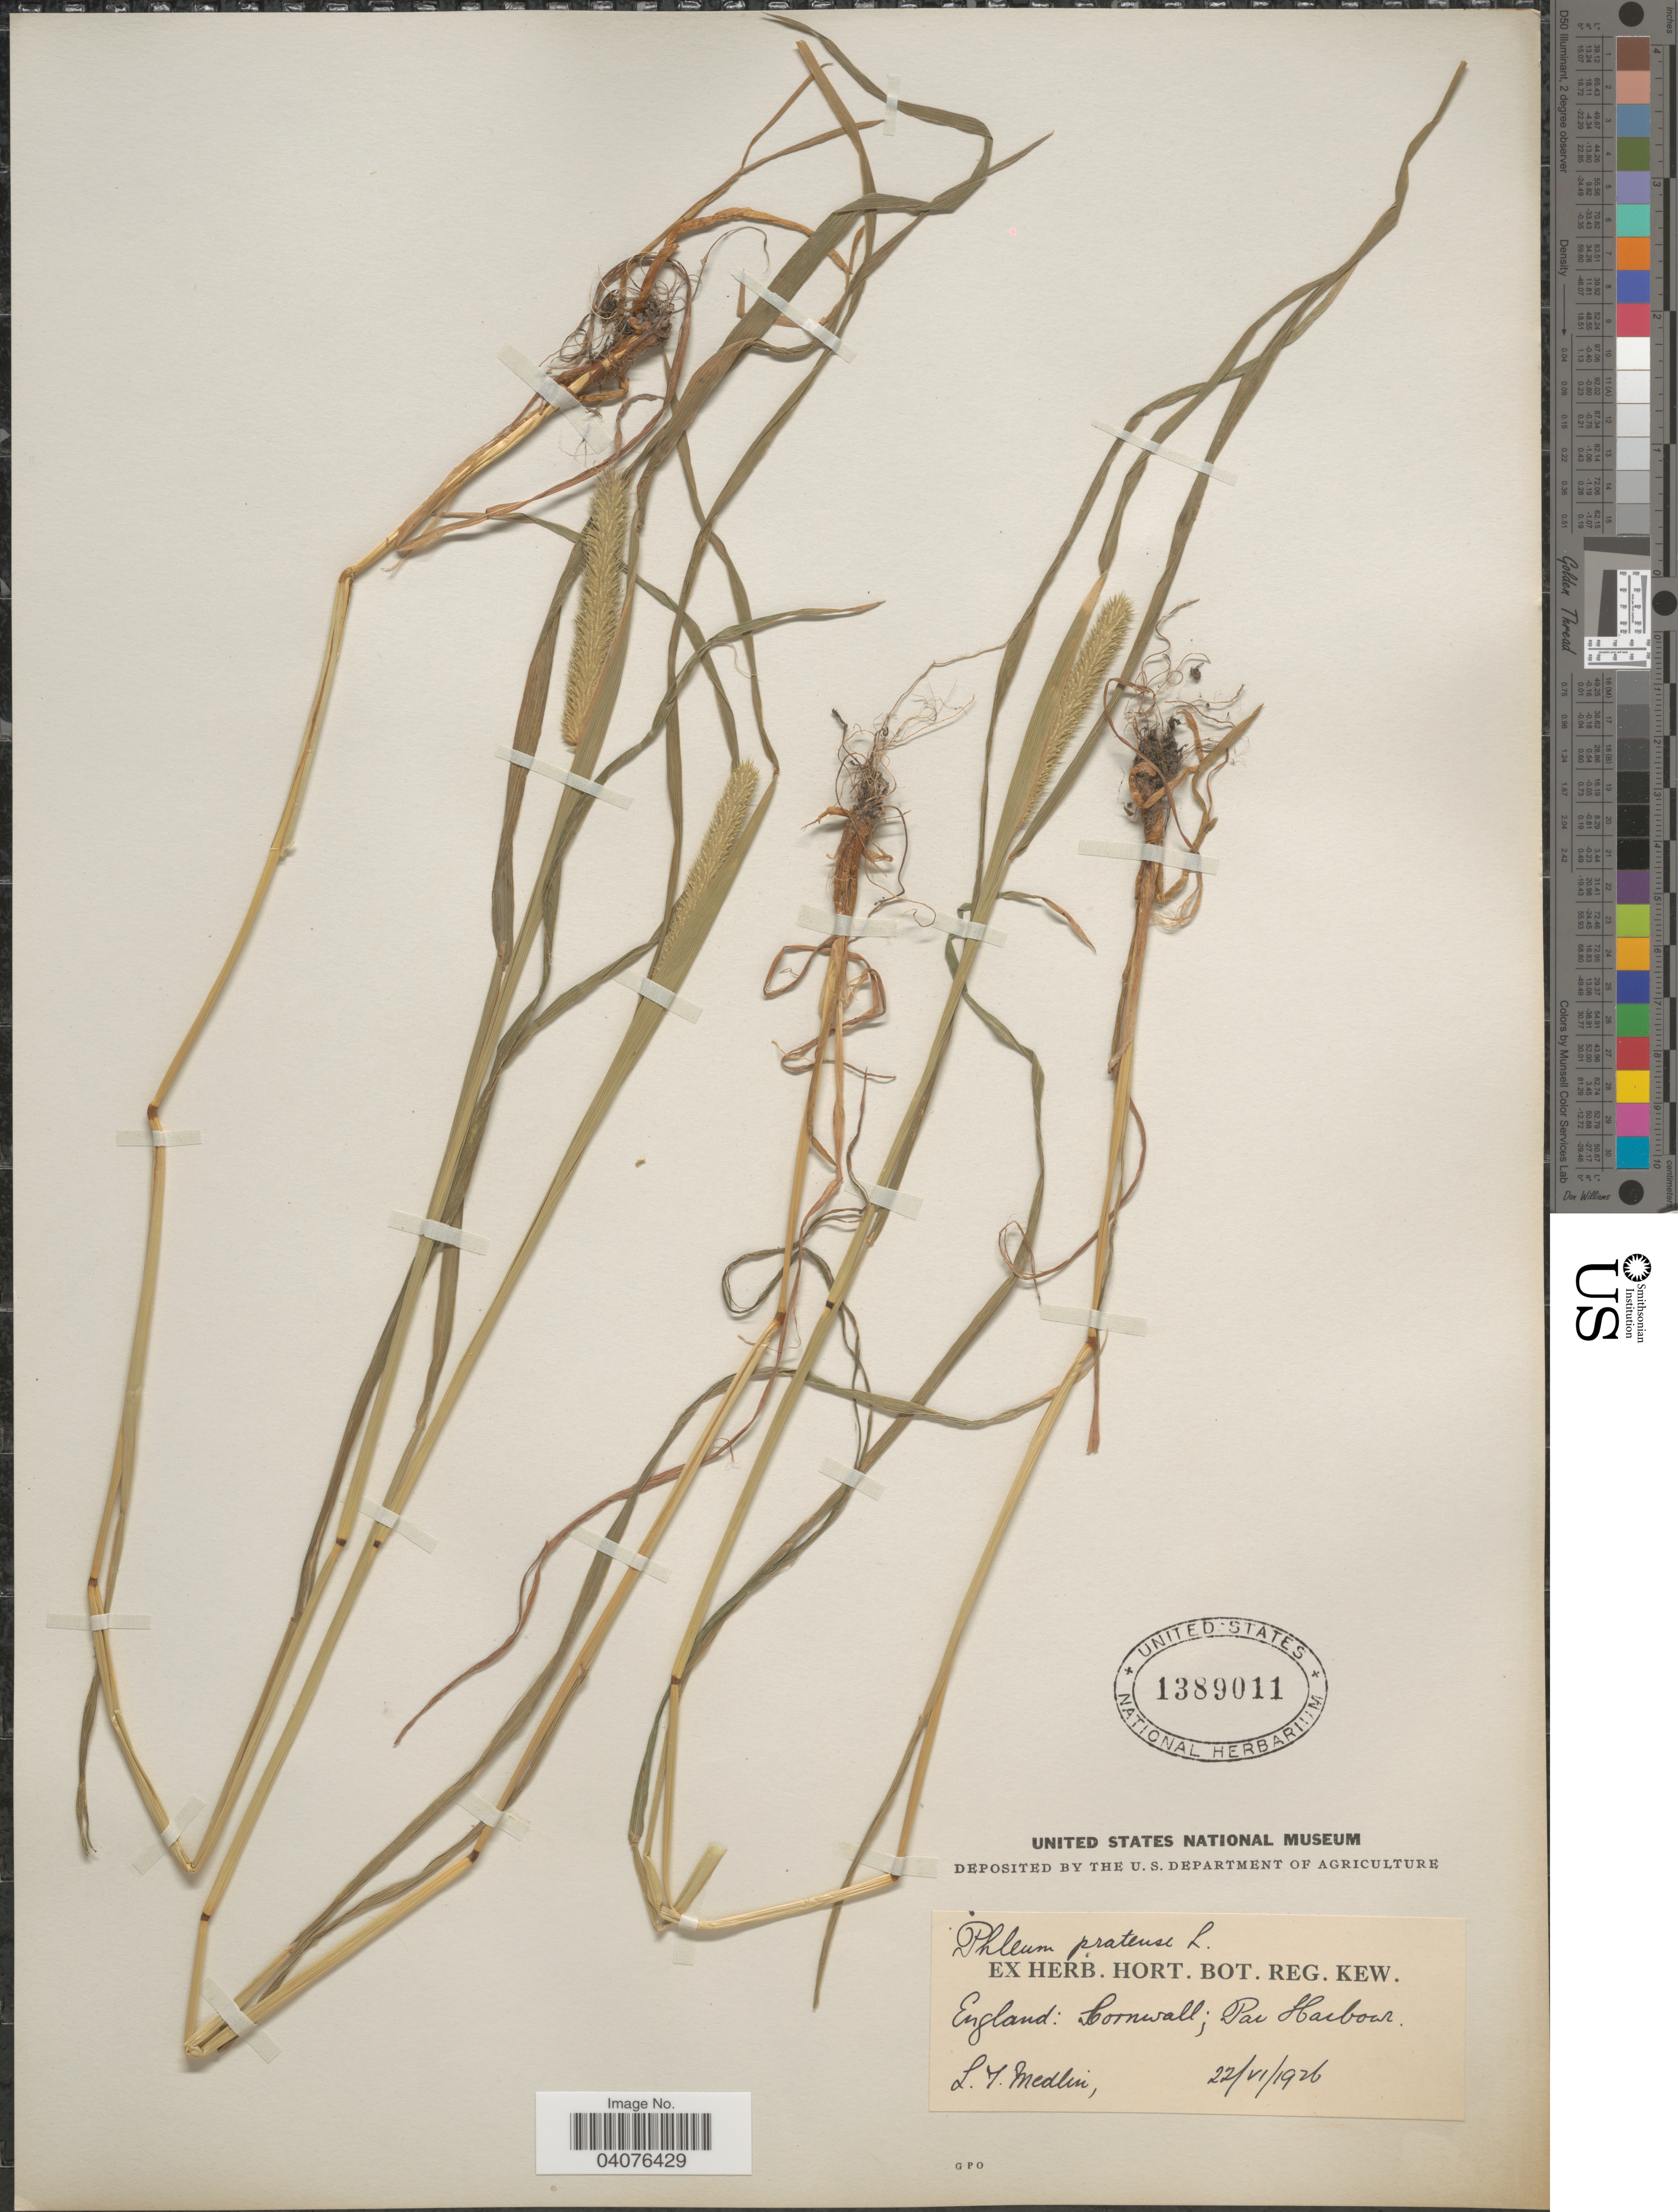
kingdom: Plantae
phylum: Tracheophyta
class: Liliopsida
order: Poales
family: Poaceae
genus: Phleum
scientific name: Phleum pratense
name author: L.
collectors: L. Medlin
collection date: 1926-06-22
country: United Kingdom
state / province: England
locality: Cornwall; Par Harbour.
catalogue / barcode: US 1389011